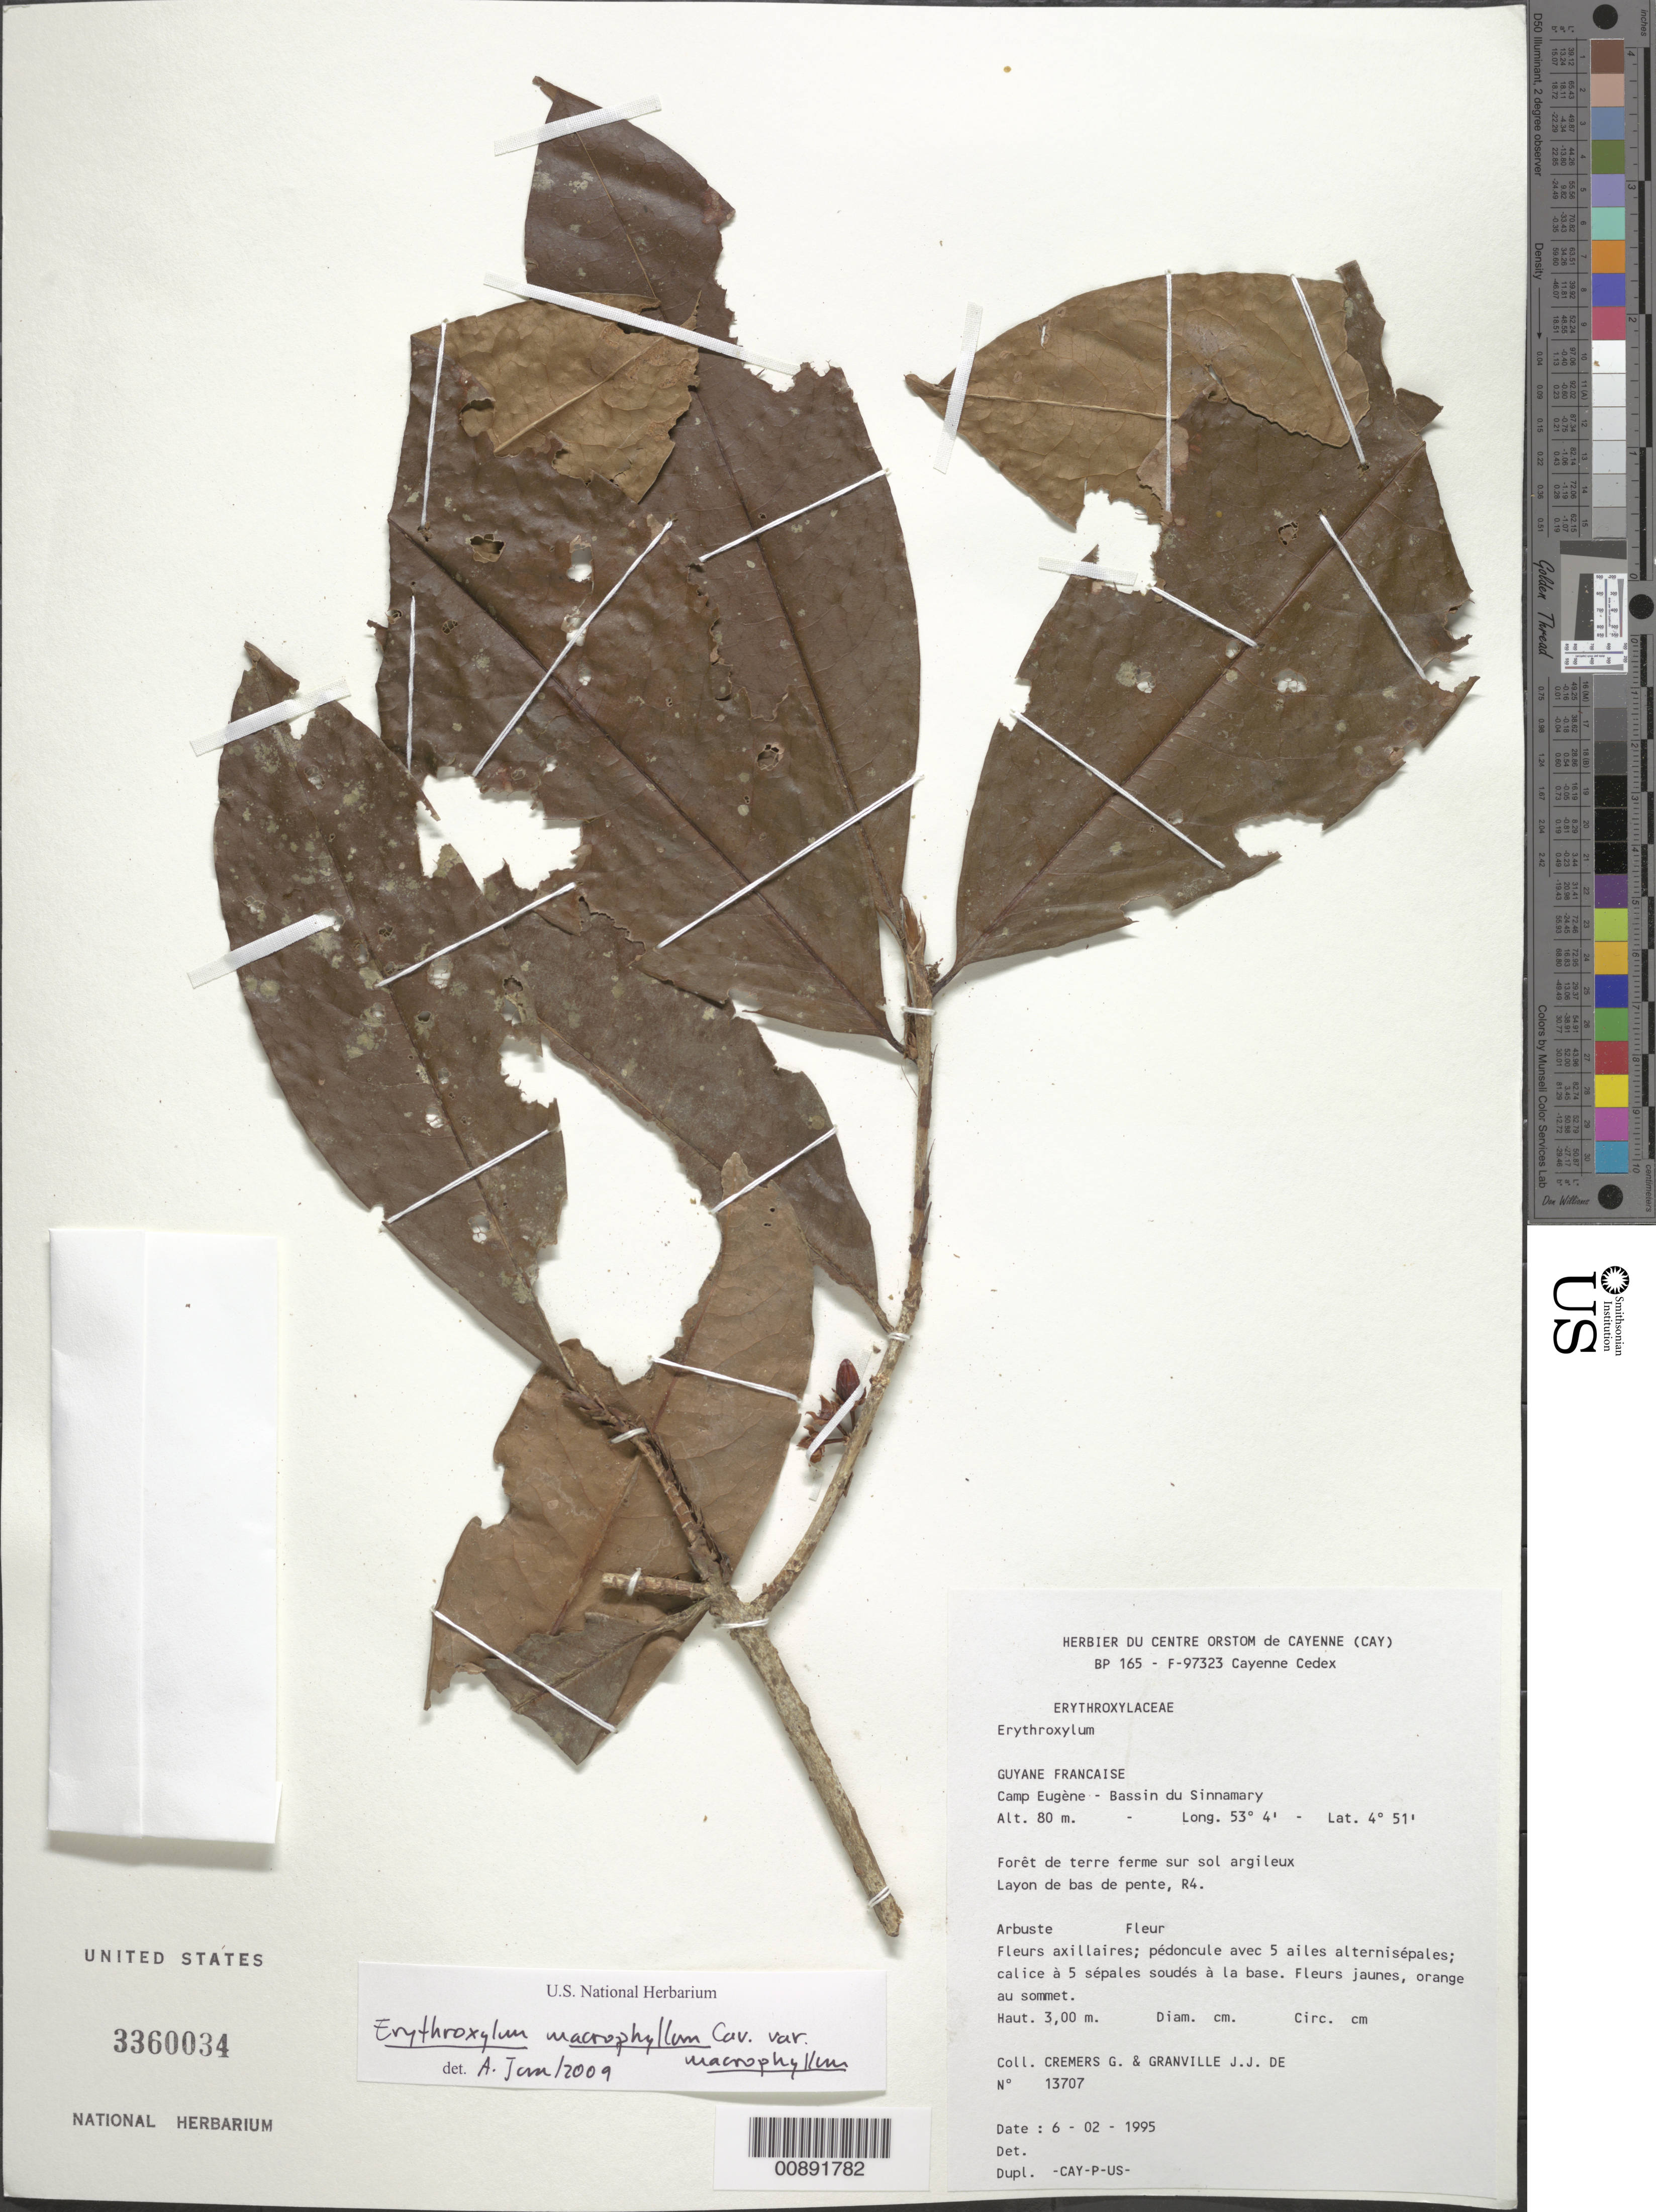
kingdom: Plantae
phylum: Tracheophyta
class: Magnoliopsida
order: Malpighiales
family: Erythroxylaceae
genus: Erythroxylum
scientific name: Erythroxylum macrophyllum var. macrophyllum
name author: Cav.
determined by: Java, A.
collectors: G. Cremers & J.-J. de Granville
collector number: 13707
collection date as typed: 6-Feb-95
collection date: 1995-02-06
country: French Guiana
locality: Camp Eugène, Bassin du Sinnamary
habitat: Forêt de terre ferme sor sol argileux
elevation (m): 80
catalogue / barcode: US 3360034